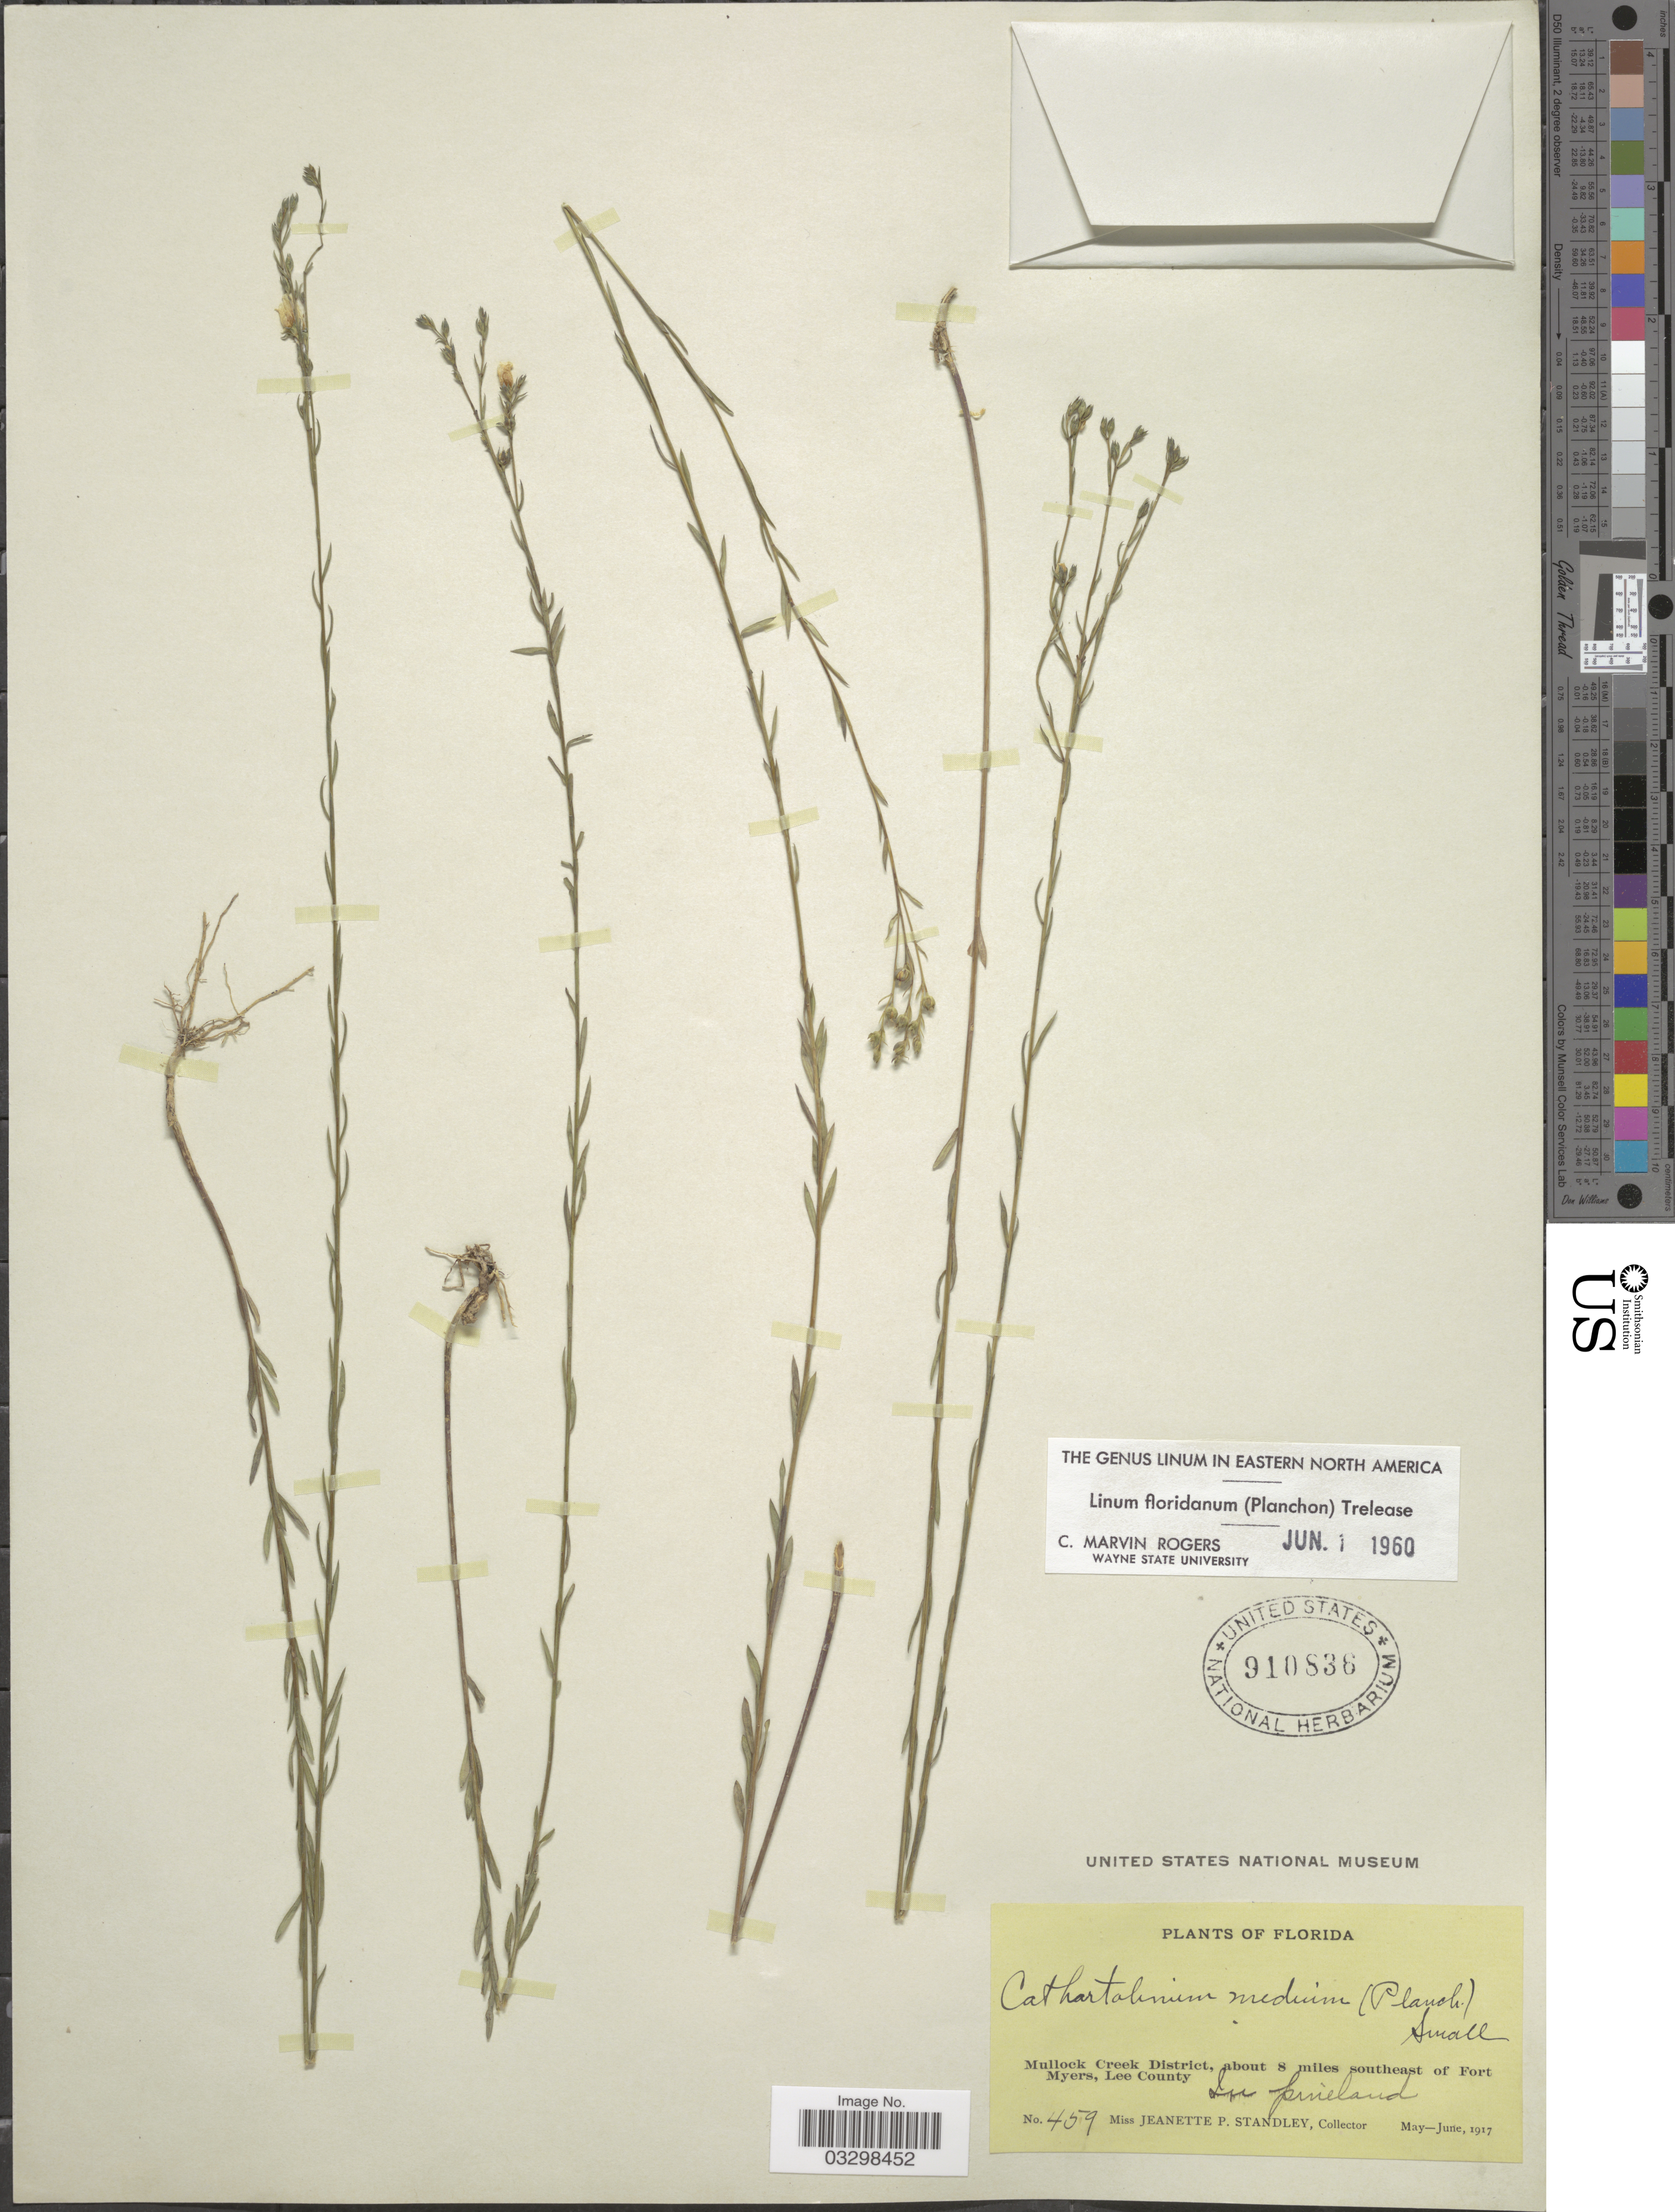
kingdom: Plantae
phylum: Tracheophyta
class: Magnoliopsida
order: Malpighiales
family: Linaceae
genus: Linum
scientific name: Linum floridanum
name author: (Planch.) Trel.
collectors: J. P. Standley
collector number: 459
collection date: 1917-05/1917-06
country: United States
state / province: Florida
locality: Mullock Creek District, about 8 miles southeast of Fort Myers, Lee County.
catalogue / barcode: US 910836